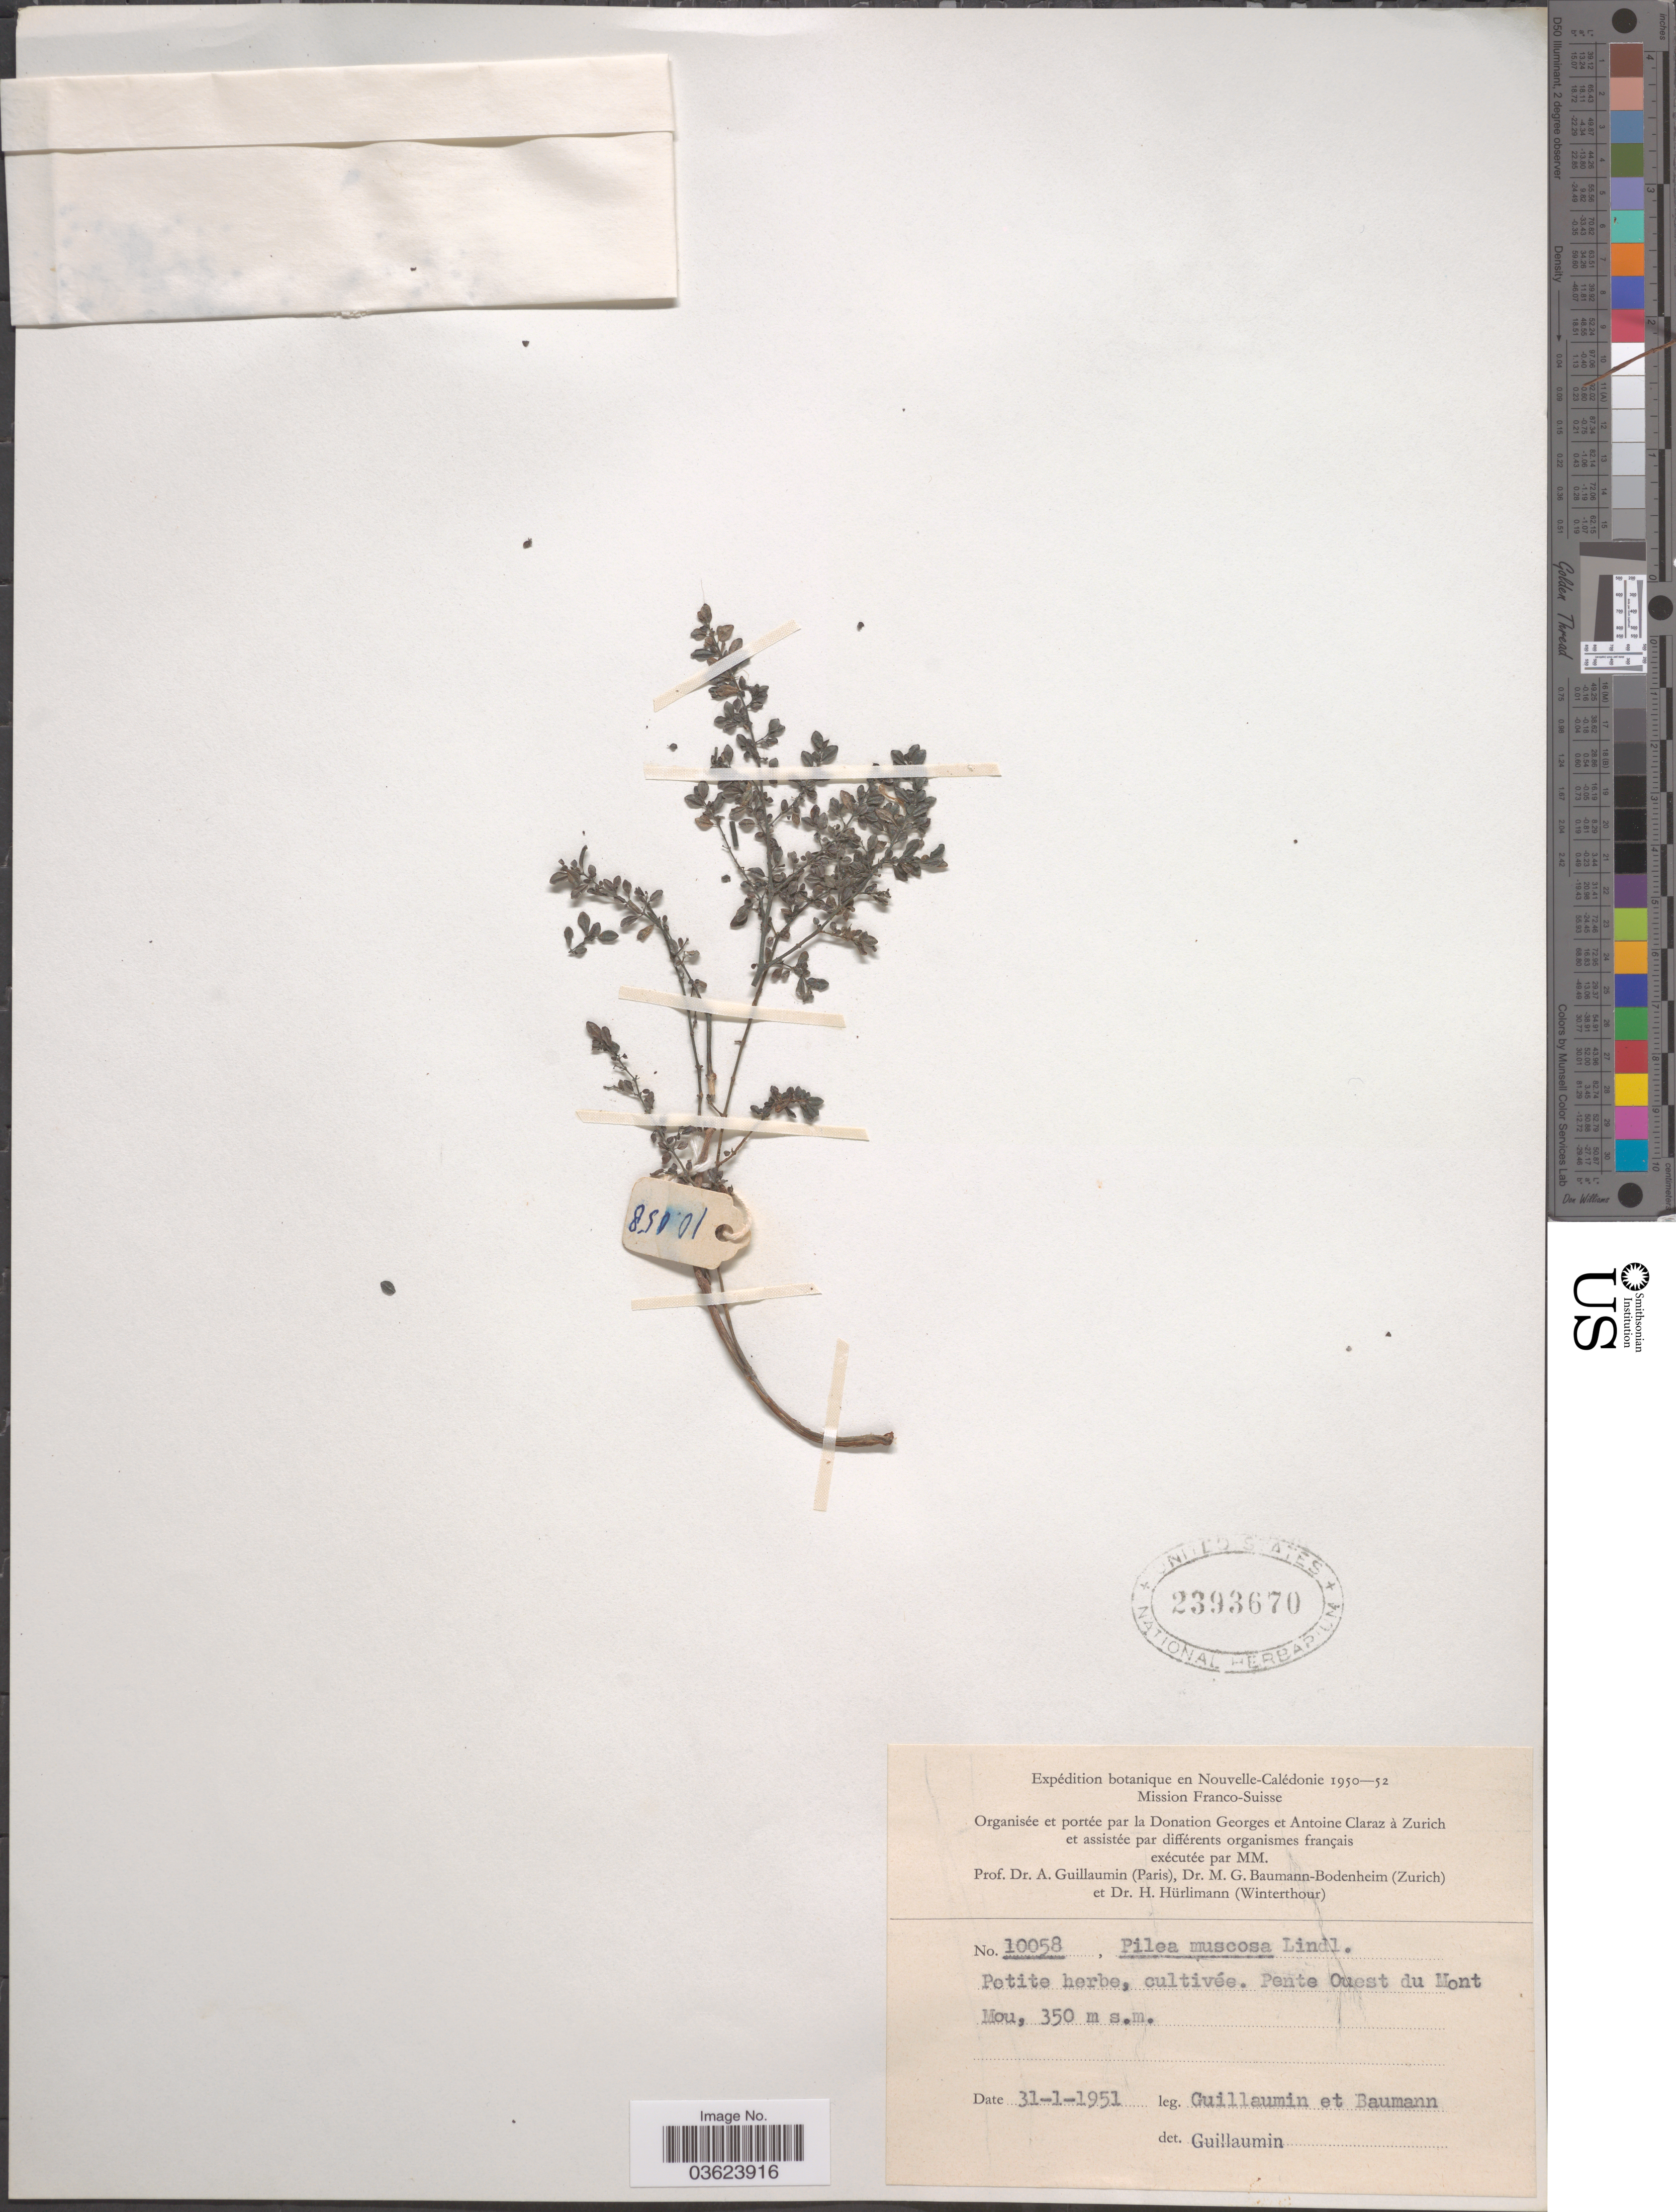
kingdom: Plantae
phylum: Tracheophyta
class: Magnoliopsida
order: Rosales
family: Urticaceae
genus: Pilea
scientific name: Pilea muscosa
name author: Lindl.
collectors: A. Guillaumin & A. Baumann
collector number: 10058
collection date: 1951-01-31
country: New Caledonia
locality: Pente Ouest du Mont Mou.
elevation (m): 350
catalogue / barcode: US 2393670